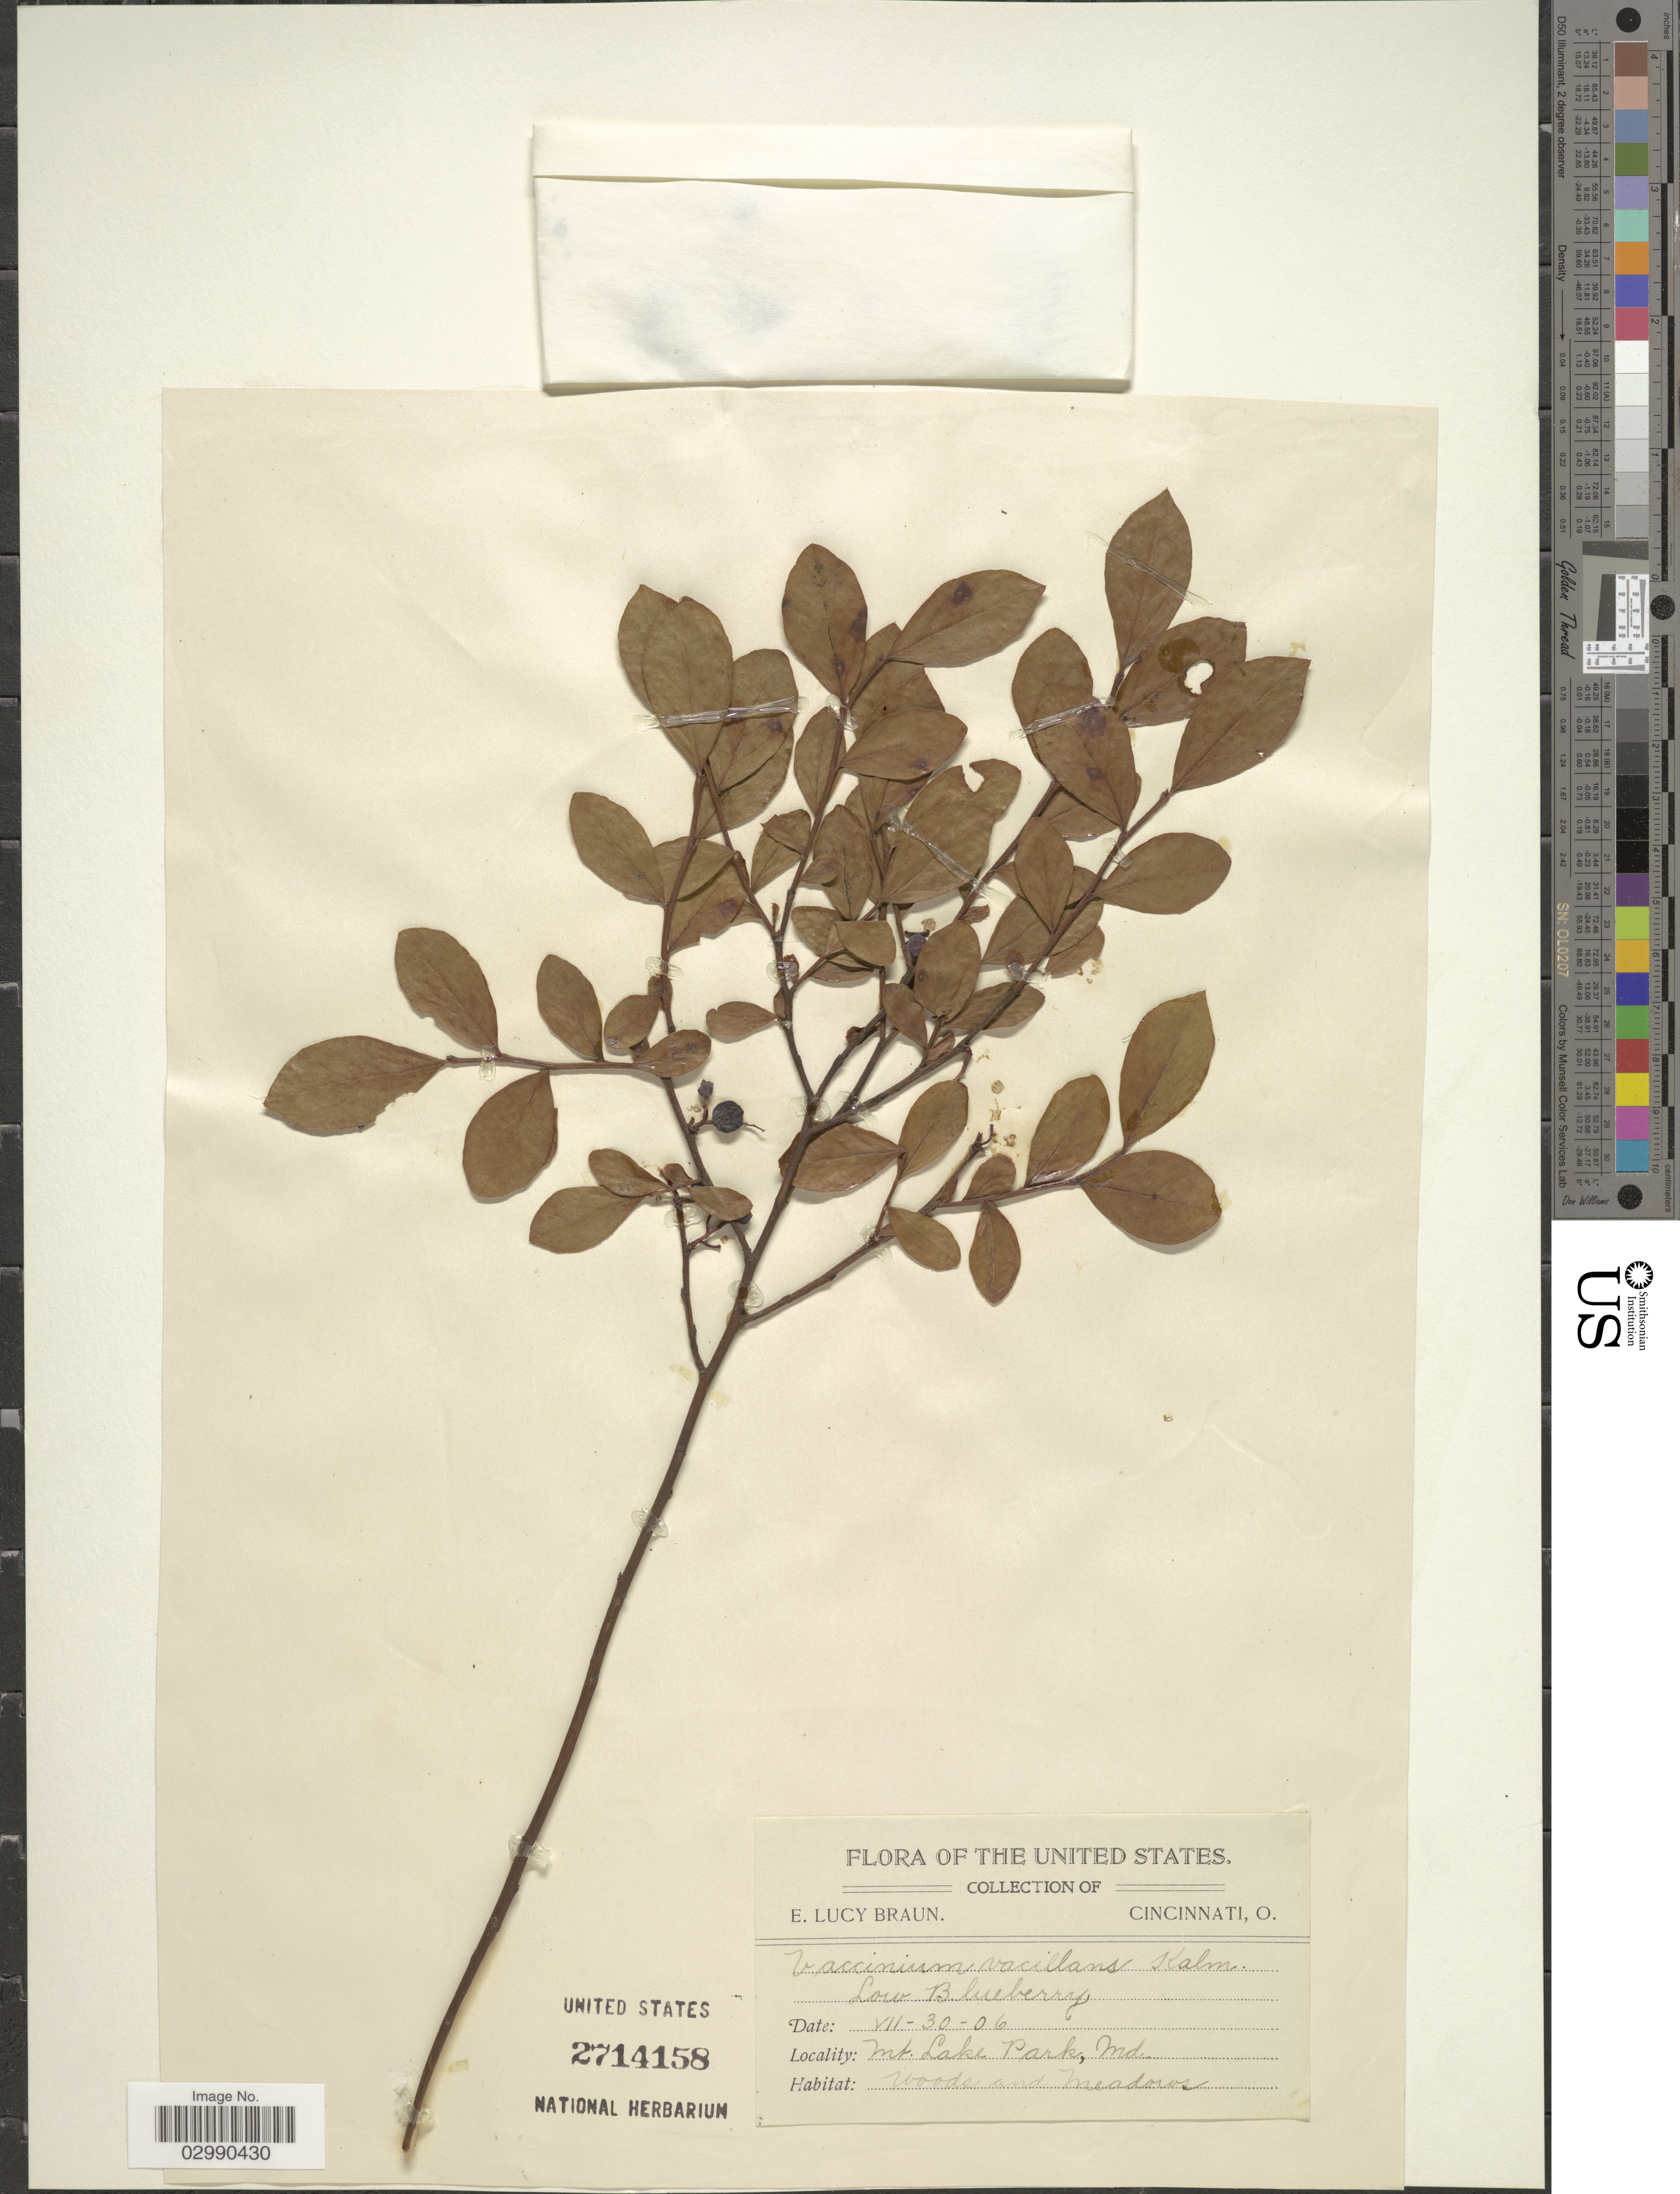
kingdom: Plantae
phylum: Tracheophyta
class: Magnoliopsida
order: Ericales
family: Ericaceae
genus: Vaccinium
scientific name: Vaccinium vacillans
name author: Kalm ex Torr.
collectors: E. L. Braun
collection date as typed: Transcribed d/m/y: 30/7/6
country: United States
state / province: Maryland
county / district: Garrett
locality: Mt. Lake Park, Md.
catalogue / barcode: US 2714158